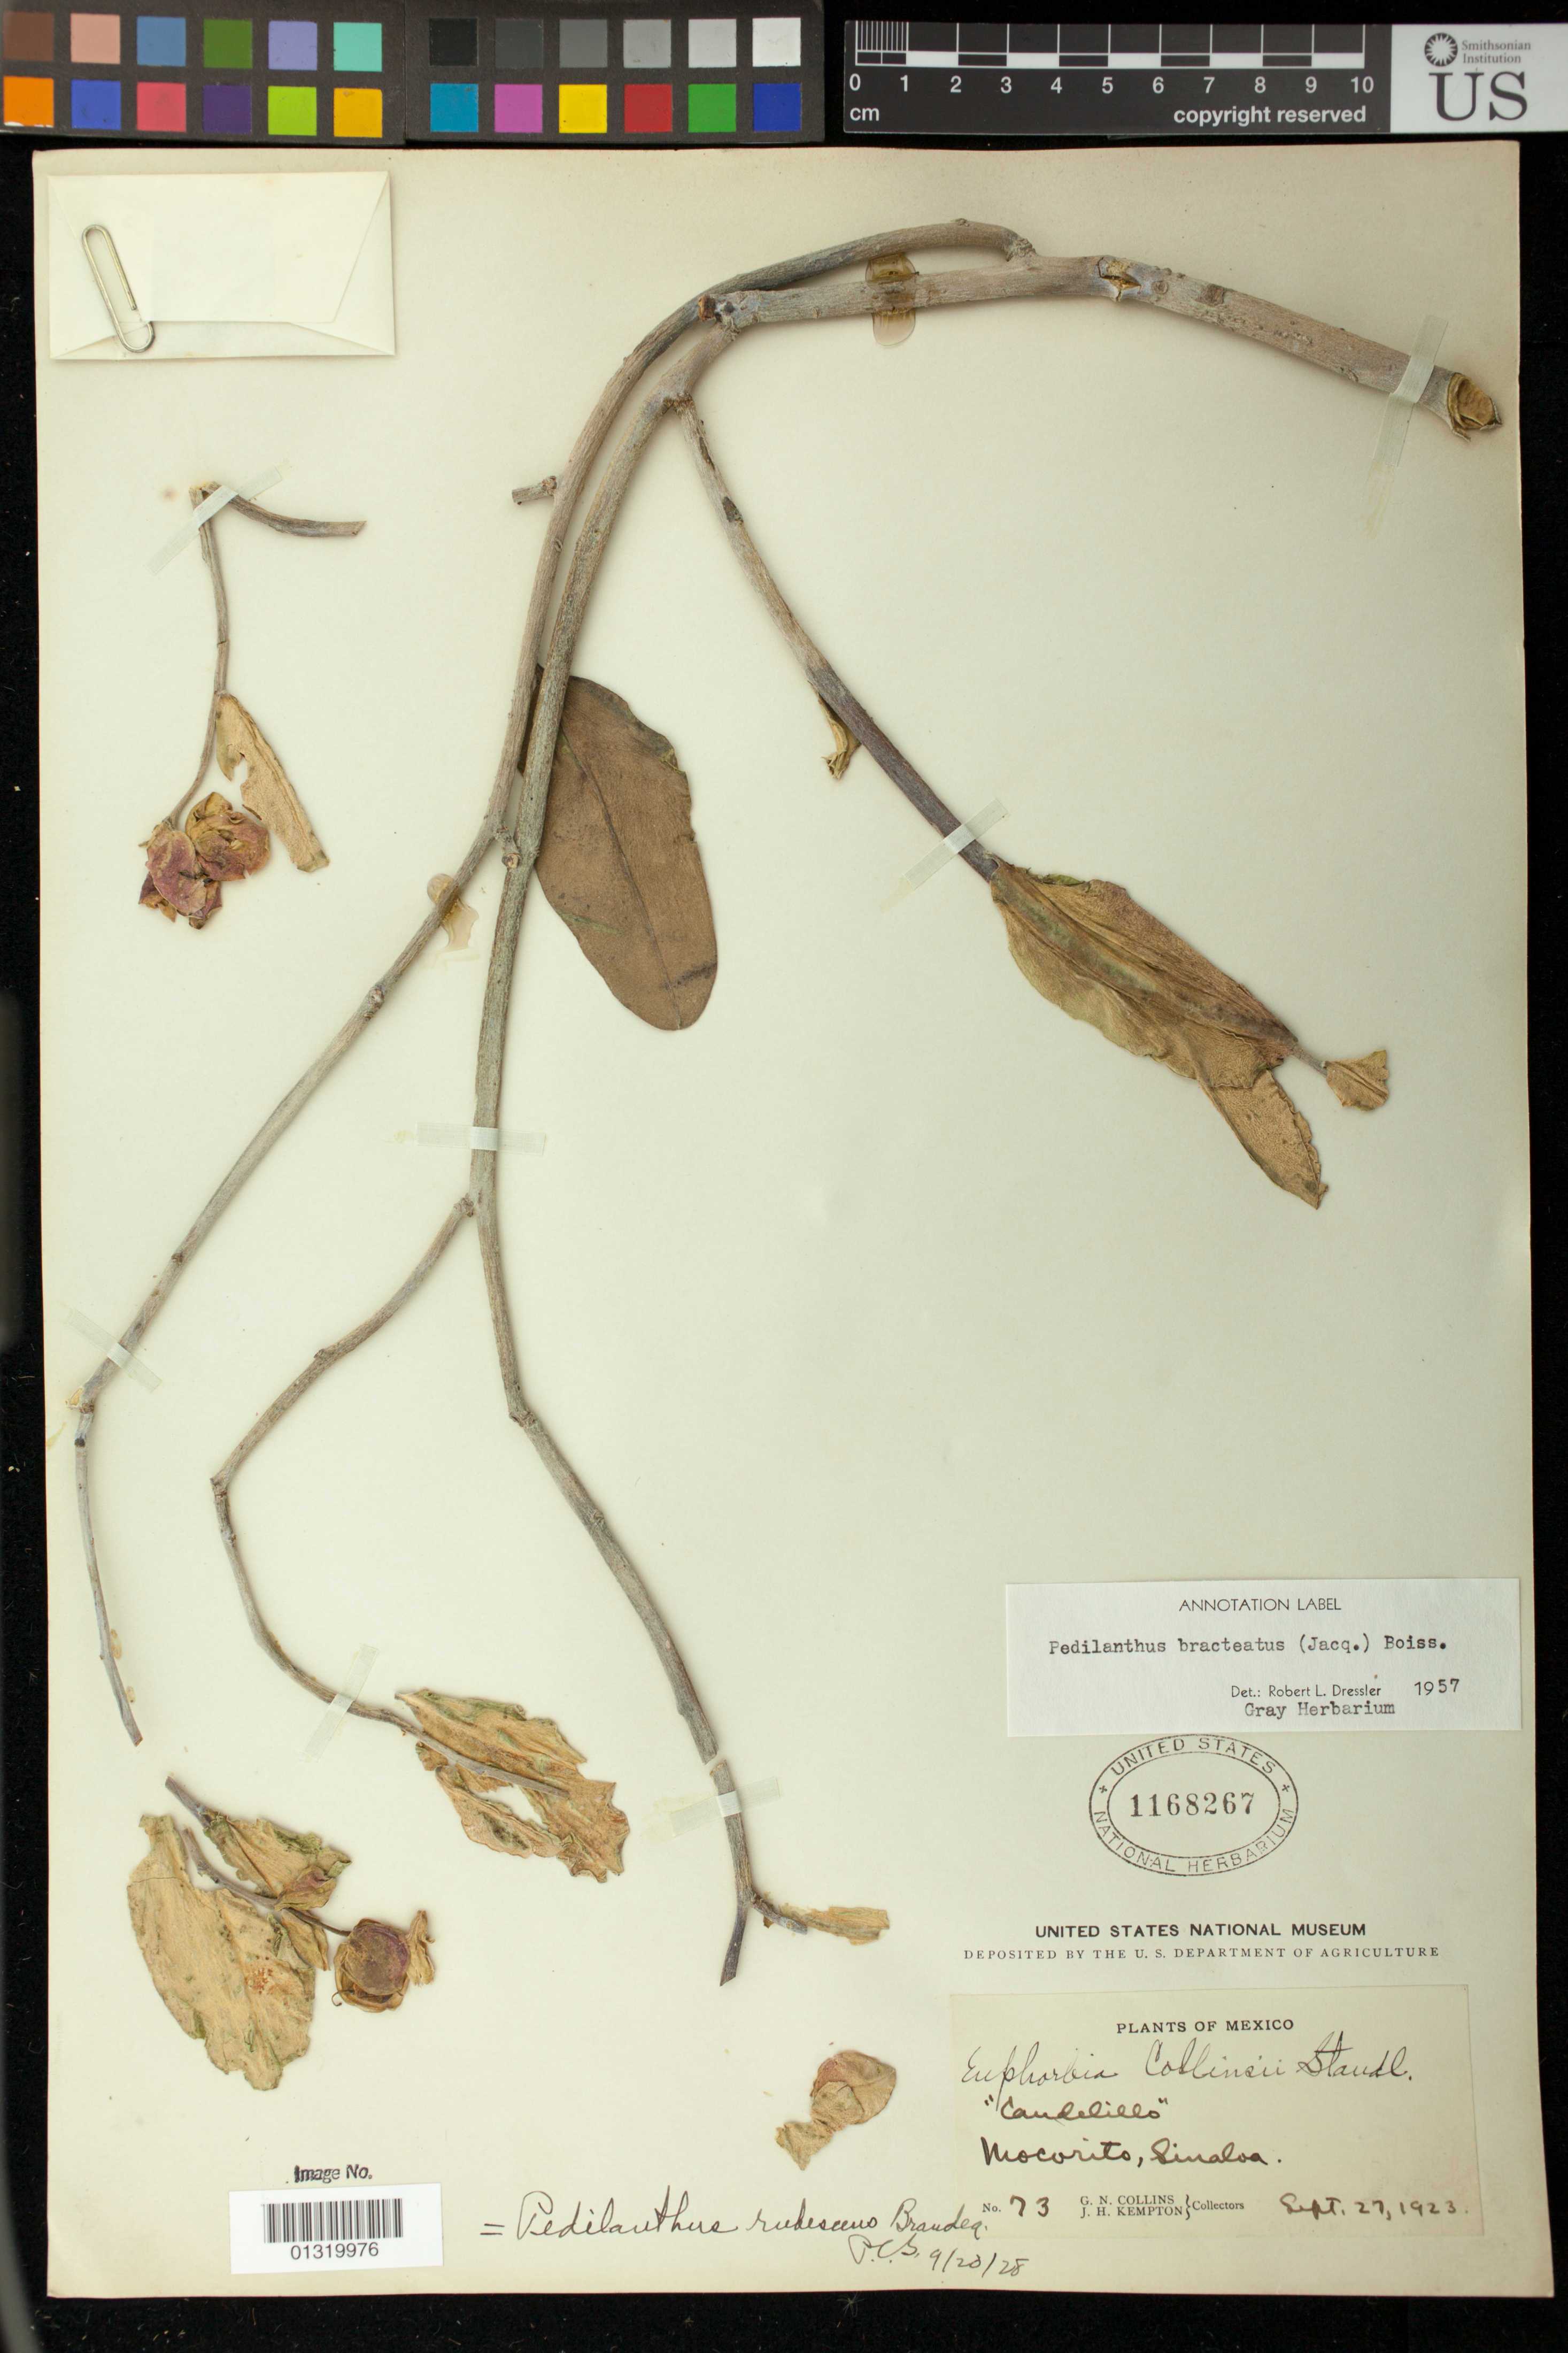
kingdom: Plantae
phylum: Tracheophyta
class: Magnoliopsida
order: Malpighiales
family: Euphorbiaceae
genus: Pedilanthus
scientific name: Pedilanthus bracteatus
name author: (Jacq.) Boiss.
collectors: G. Collins & J. H. Kempton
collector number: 73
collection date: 1923-09-27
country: Mexico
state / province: Sinaloa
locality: Mocorito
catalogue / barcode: US 1168267